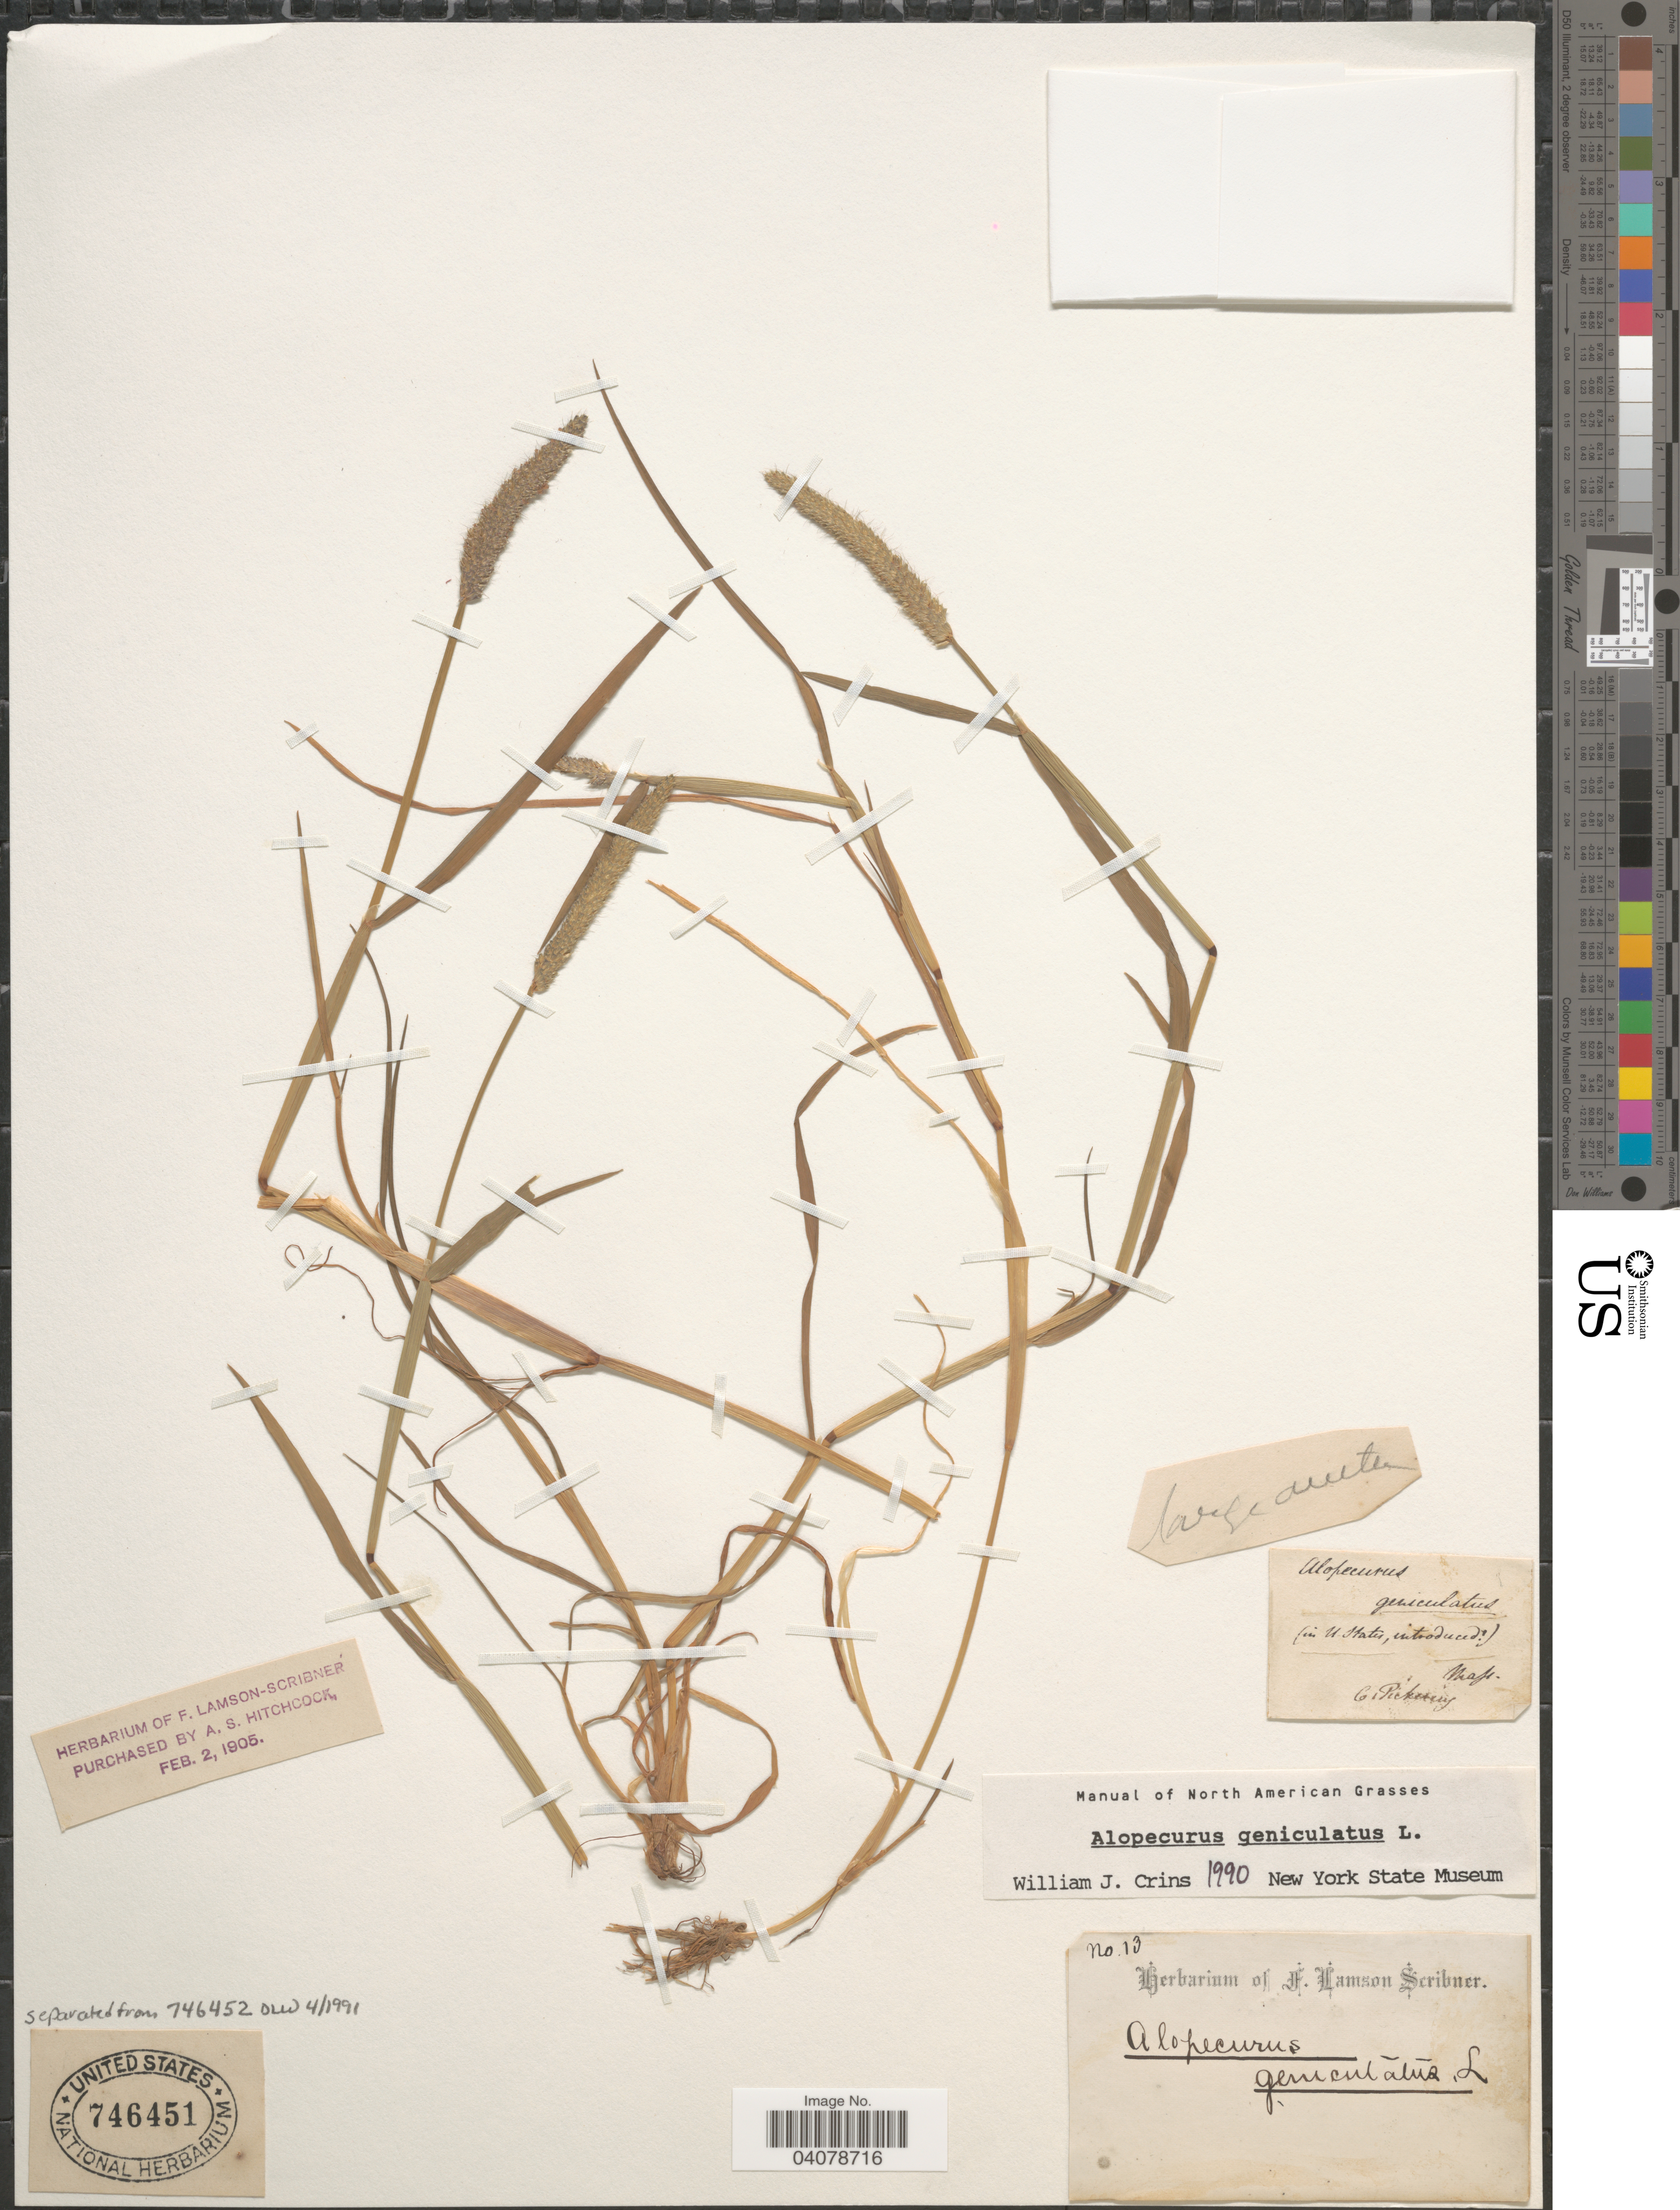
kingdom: Plantae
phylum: Tracheophyta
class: Liliopsida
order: Poales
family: Poaceae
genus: Alopecurus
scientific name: Alopecurus geniculatus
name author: L.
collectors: C. Pickering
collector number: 13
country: United States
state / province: Massachusetts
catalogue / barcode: US 746451